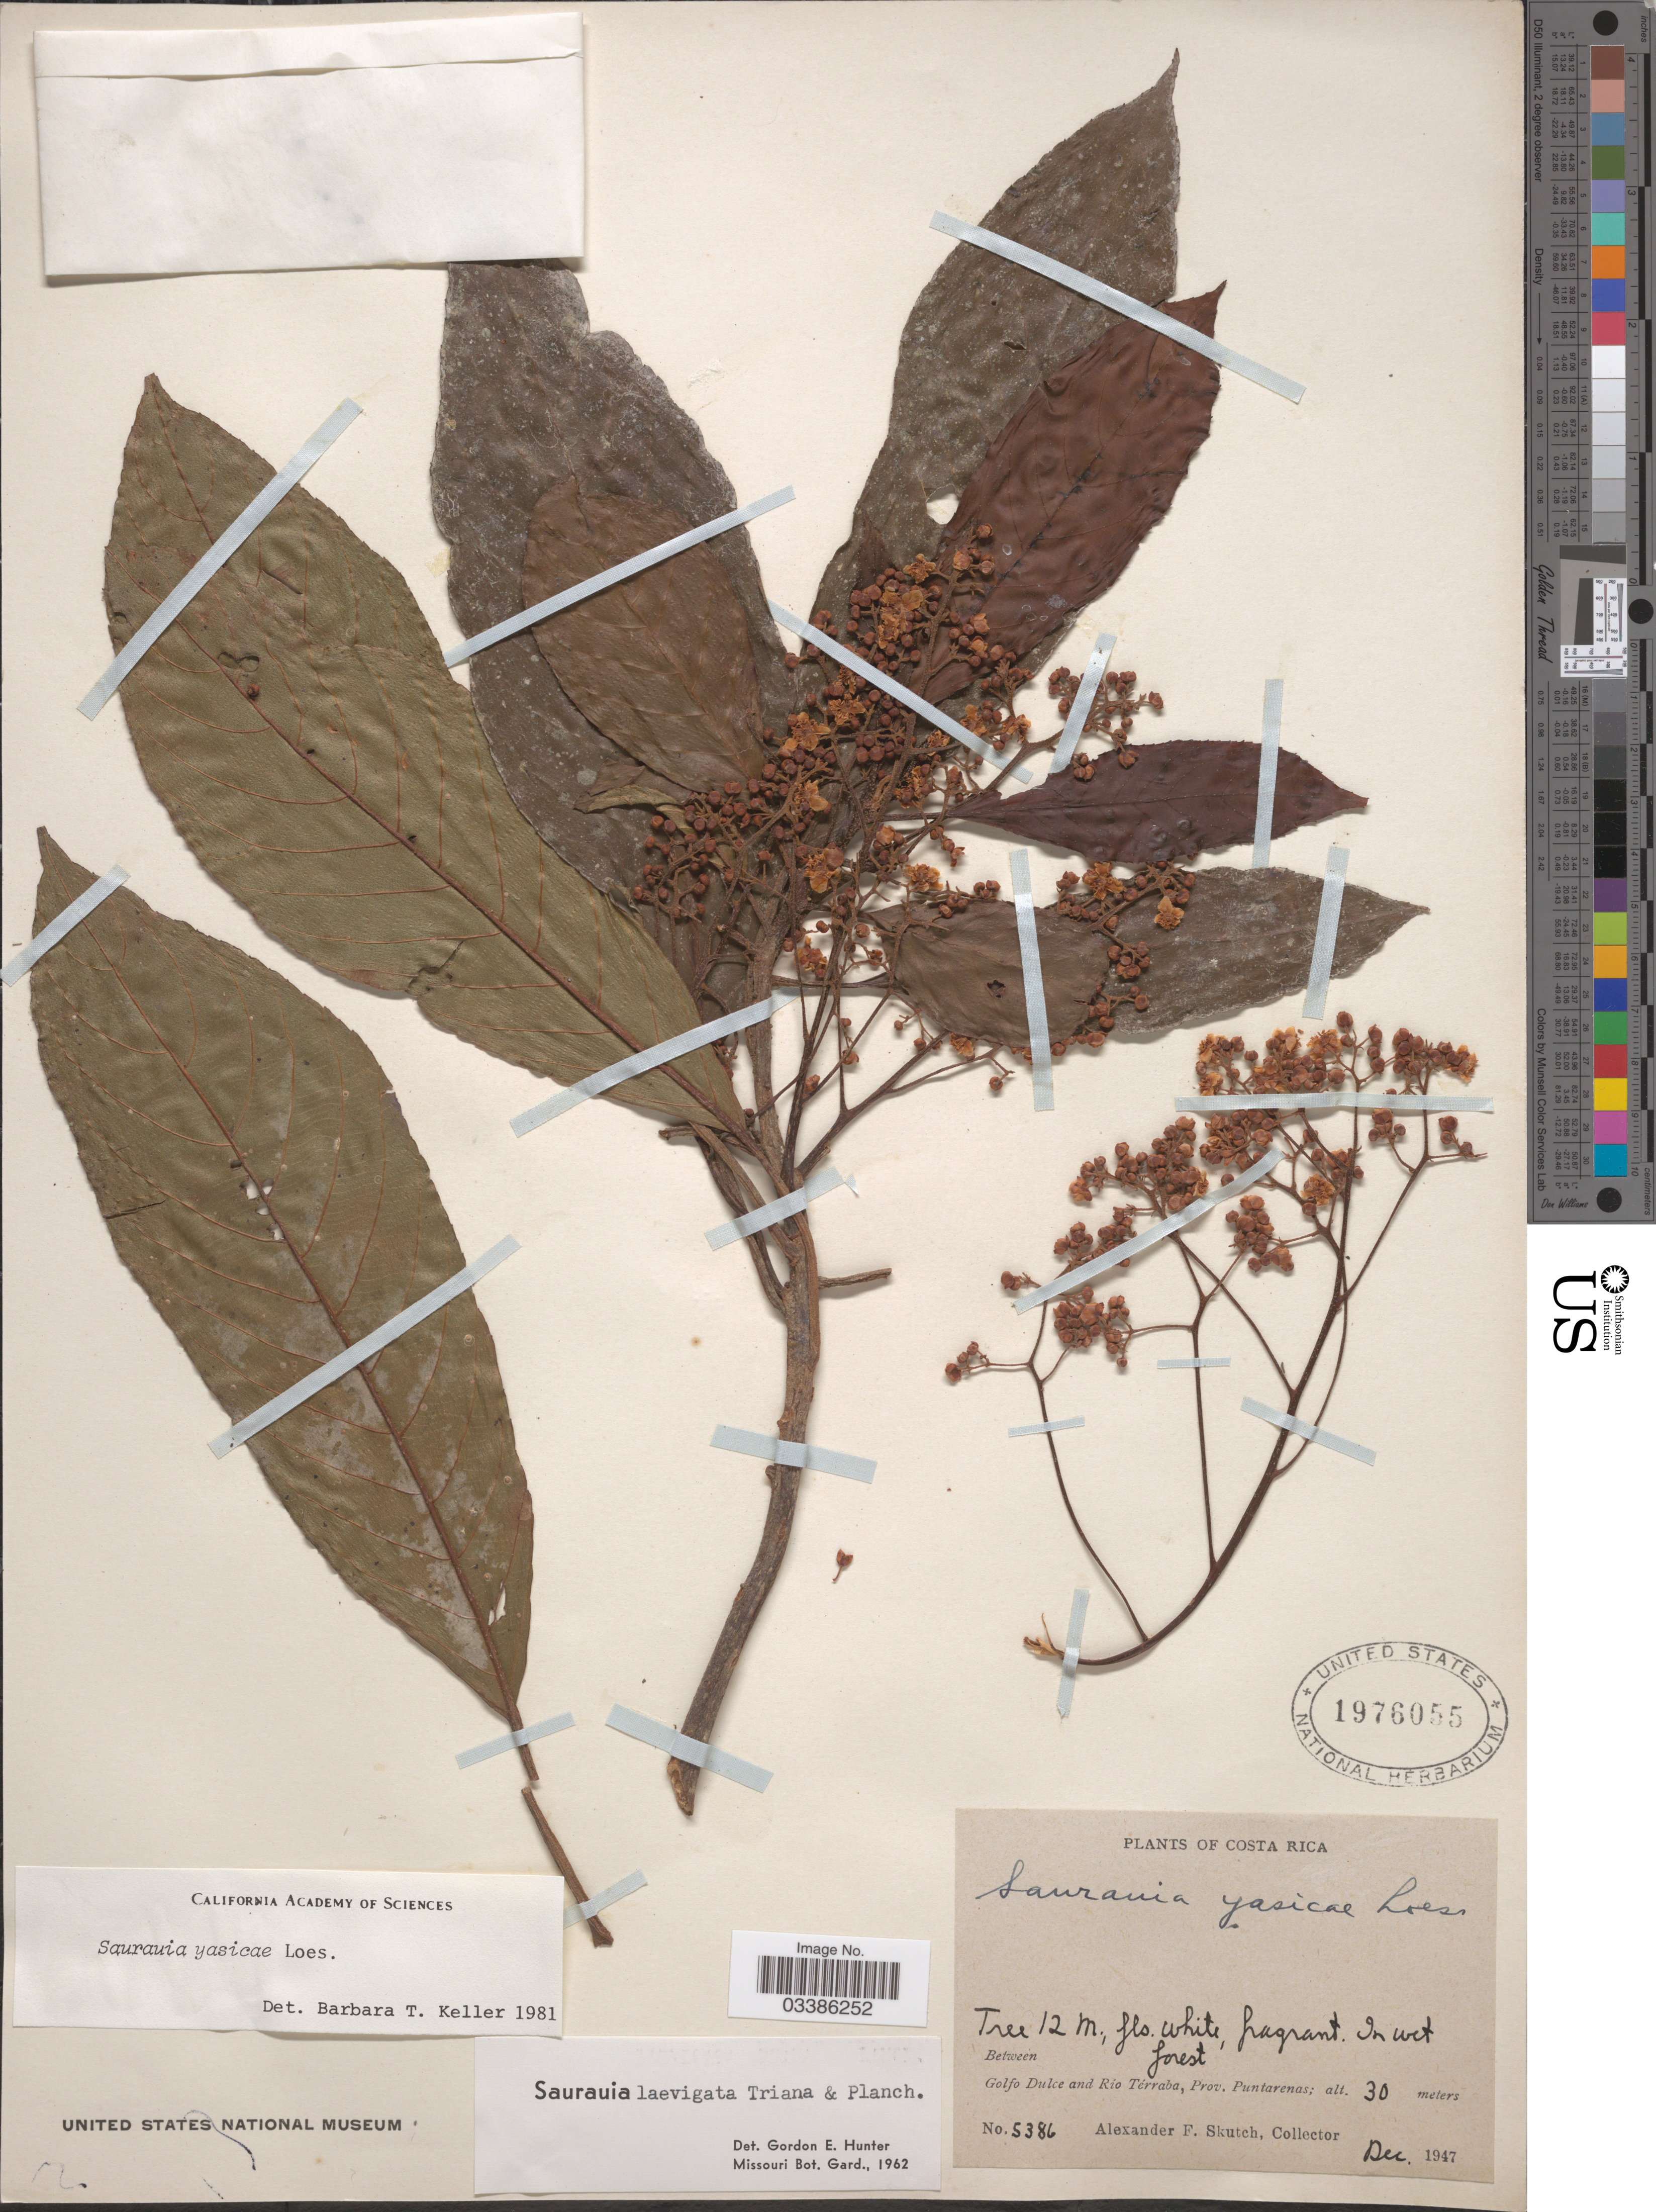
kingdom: Plantae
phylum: Tracheophyta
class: Magnoliopsida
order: Ericales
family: Actinidiaceae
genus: Saurauia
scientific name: Saurauia yasicae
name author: Loes.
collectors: A. F. Skutch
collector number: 5386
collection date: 1947-12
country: Costa Rica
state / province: Puntarenas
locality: Between Golfo Dulce and Rio Térraba.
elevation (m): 30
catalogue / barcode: US 1976055